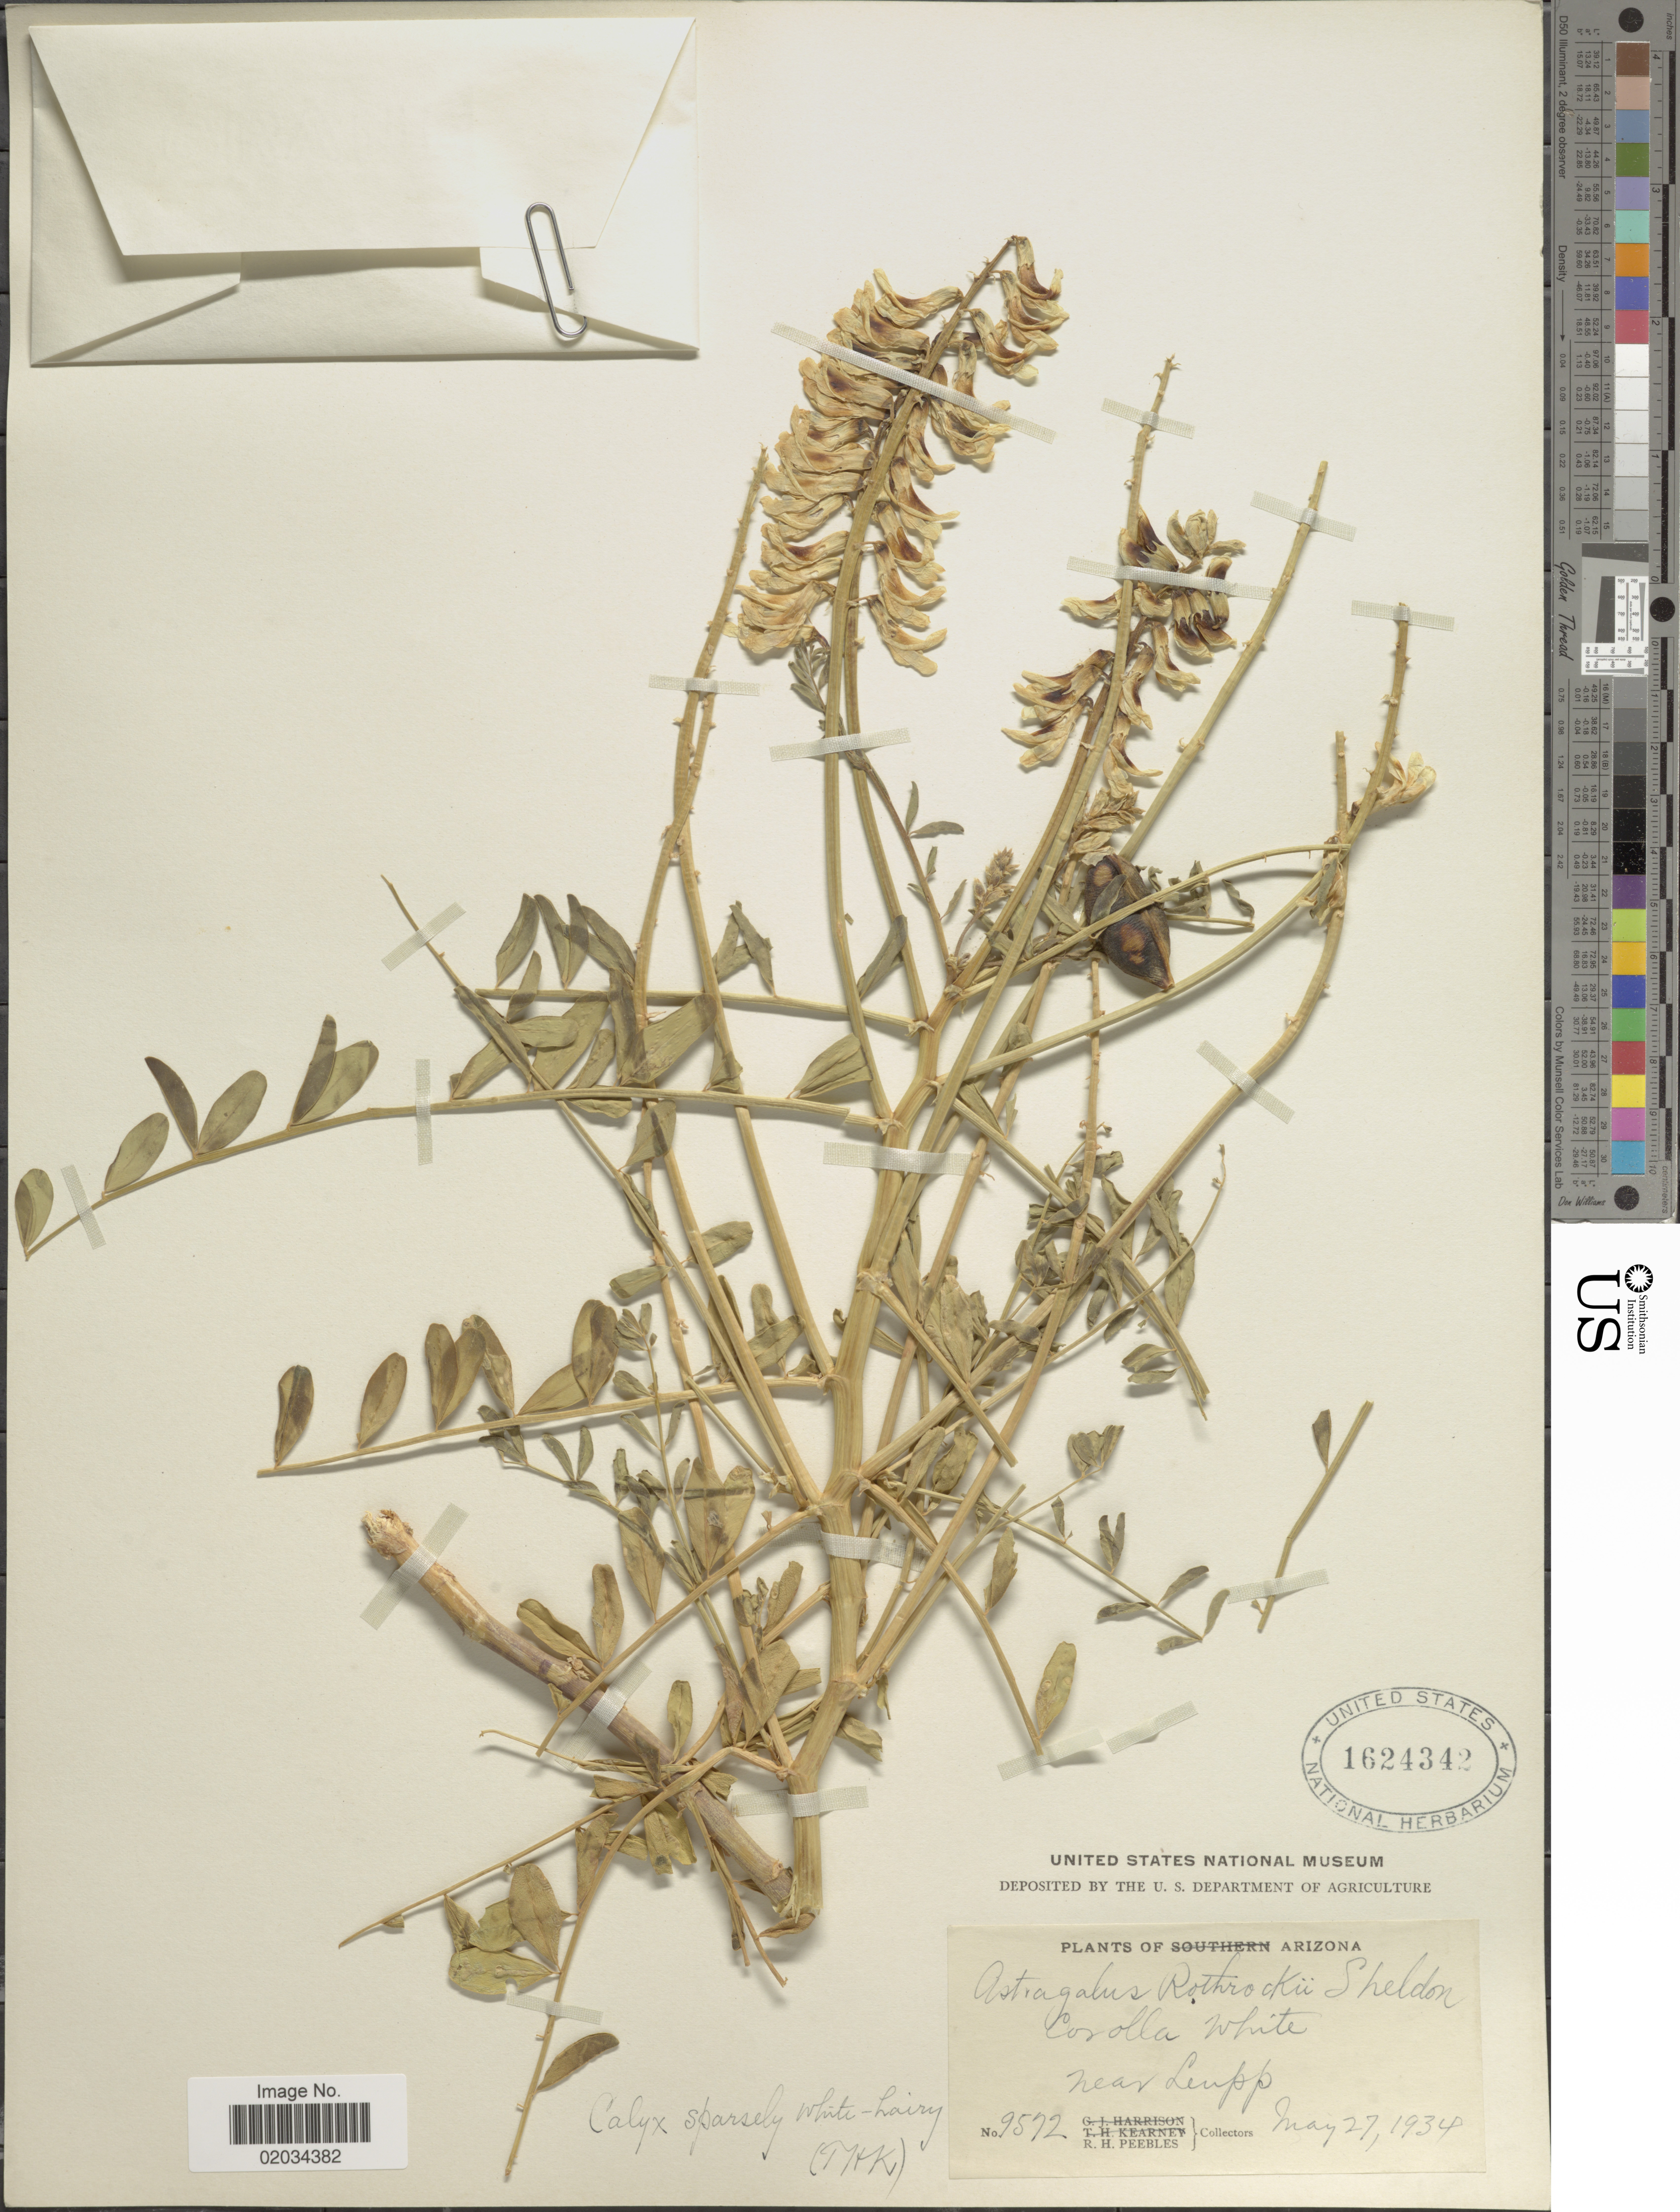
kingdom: Plantae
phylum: Tracheophyta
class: Magnoliopsida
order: Fabales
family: Fabaceae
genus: Astragalus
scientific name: Astragalus rothrockii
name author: E. Sheld.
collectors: R. H. Peebles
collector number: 9572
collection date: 1934-05-27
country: United States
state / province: Arizona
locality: Near Leupp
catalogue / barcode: US 1624342